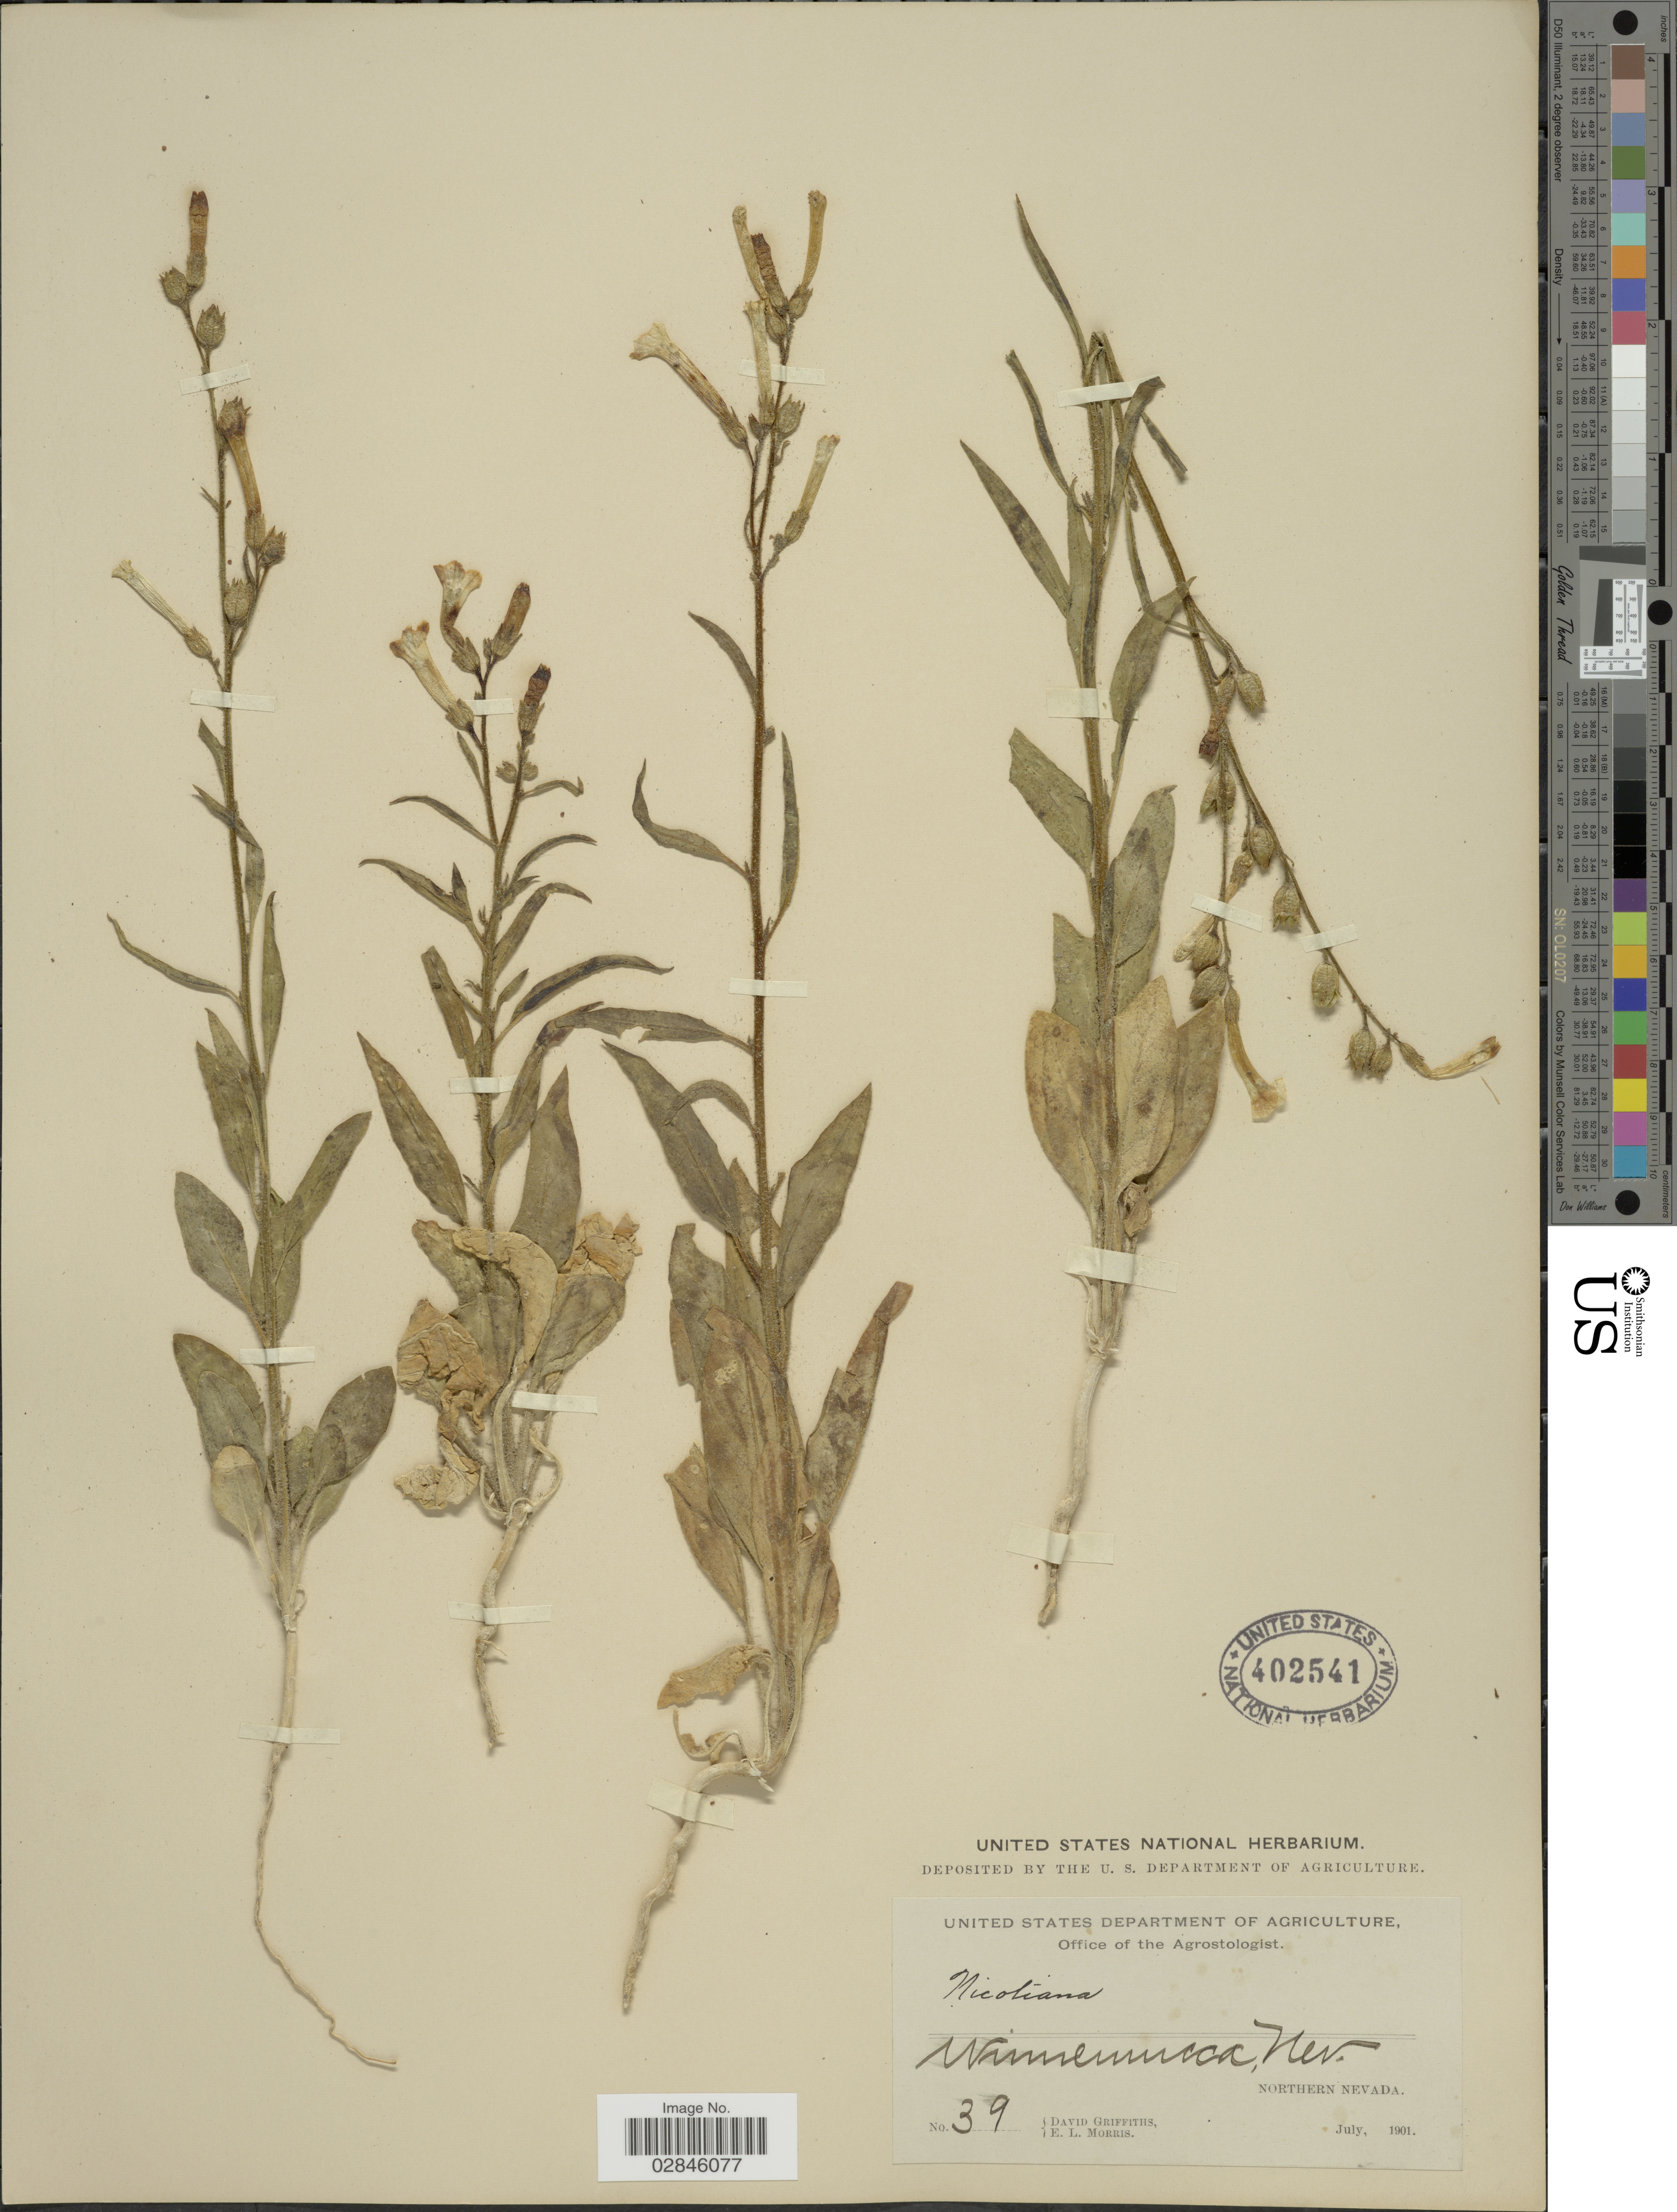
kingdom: Plantae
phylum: Tracheophyta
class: Magnoliopsida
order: Solanales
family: Solanaceae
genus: Nicotiana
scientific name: Nicotiana attenuata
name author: Torr. ex S. Watson in C. King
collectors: D. Griffiths & E. Morris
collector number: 39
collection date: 1901-07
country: United States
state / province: Nevada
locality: Winnemucca, Nev. Northern Nevada.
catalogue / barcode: US 402541